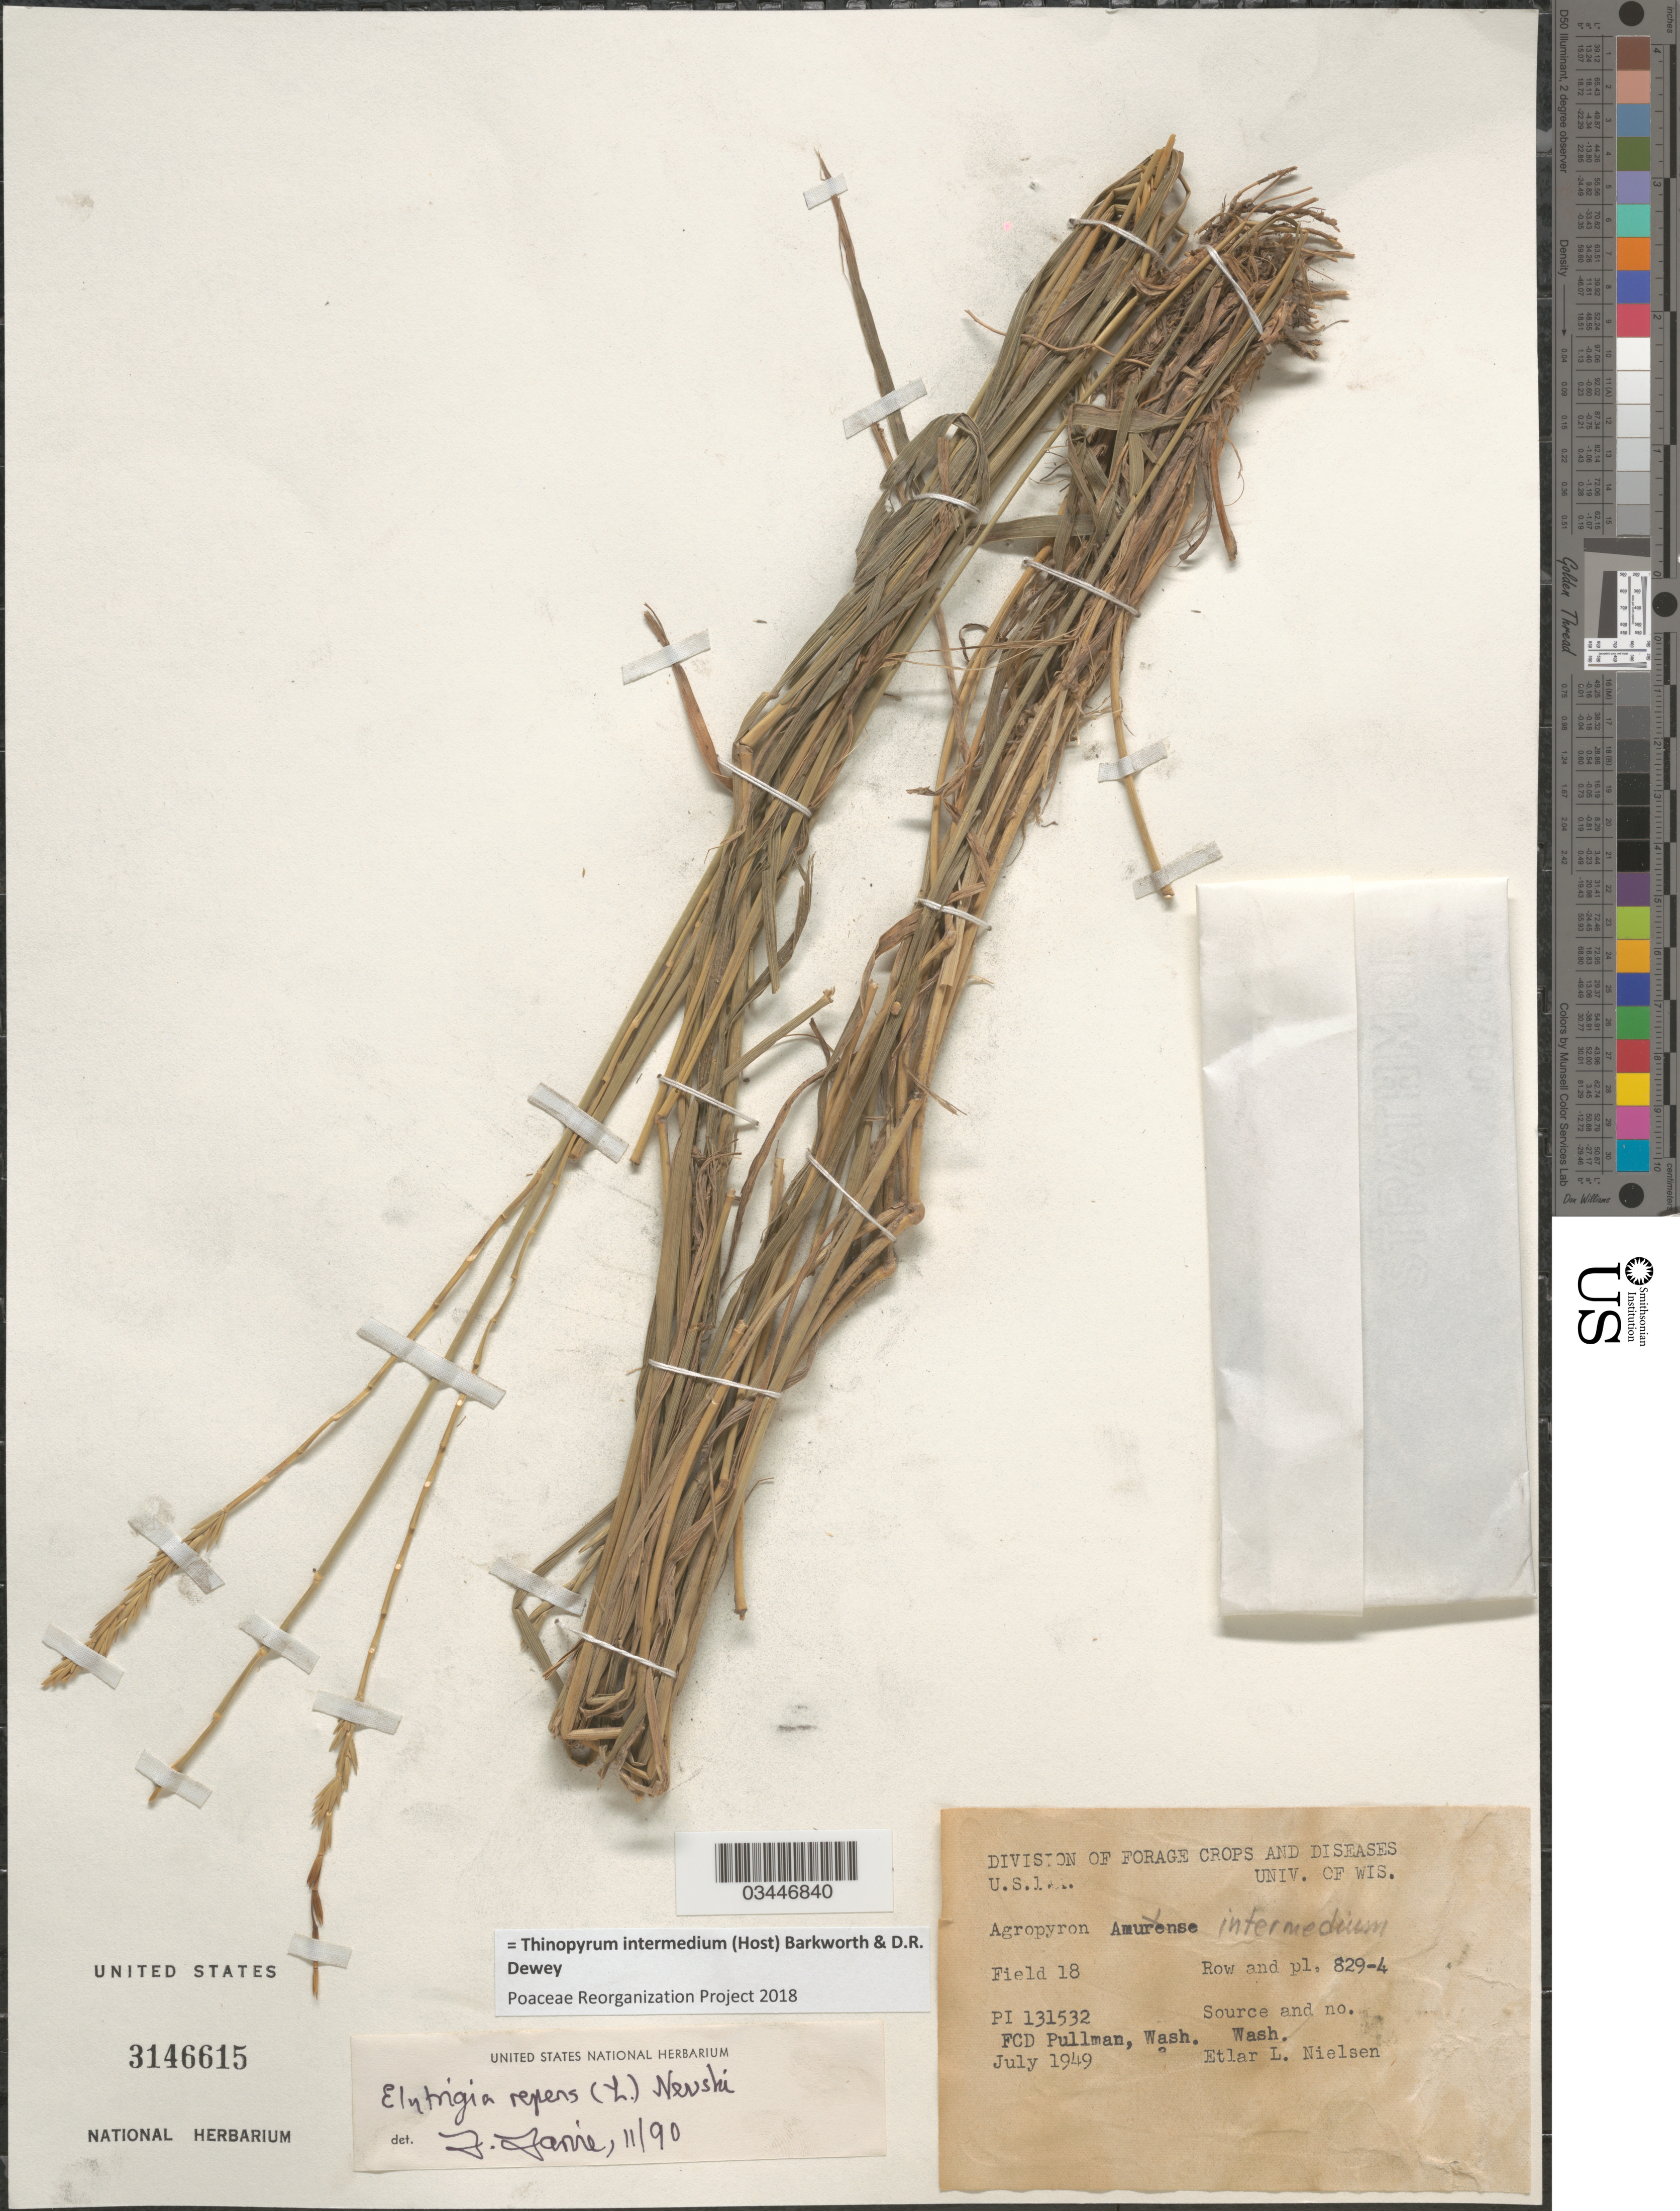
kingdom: Plantae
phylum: Tracheophyta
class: Liliopsida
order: Poales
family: Poaceae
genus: Aegilops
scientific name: Aegilops sp.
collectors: E. L. Nielsen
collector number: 131532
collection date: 1949-07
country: United States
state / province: Washington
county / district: Whitman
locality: Field 18 Row and pl. 829-4. FCD Pullman.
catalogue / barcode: US 3146615